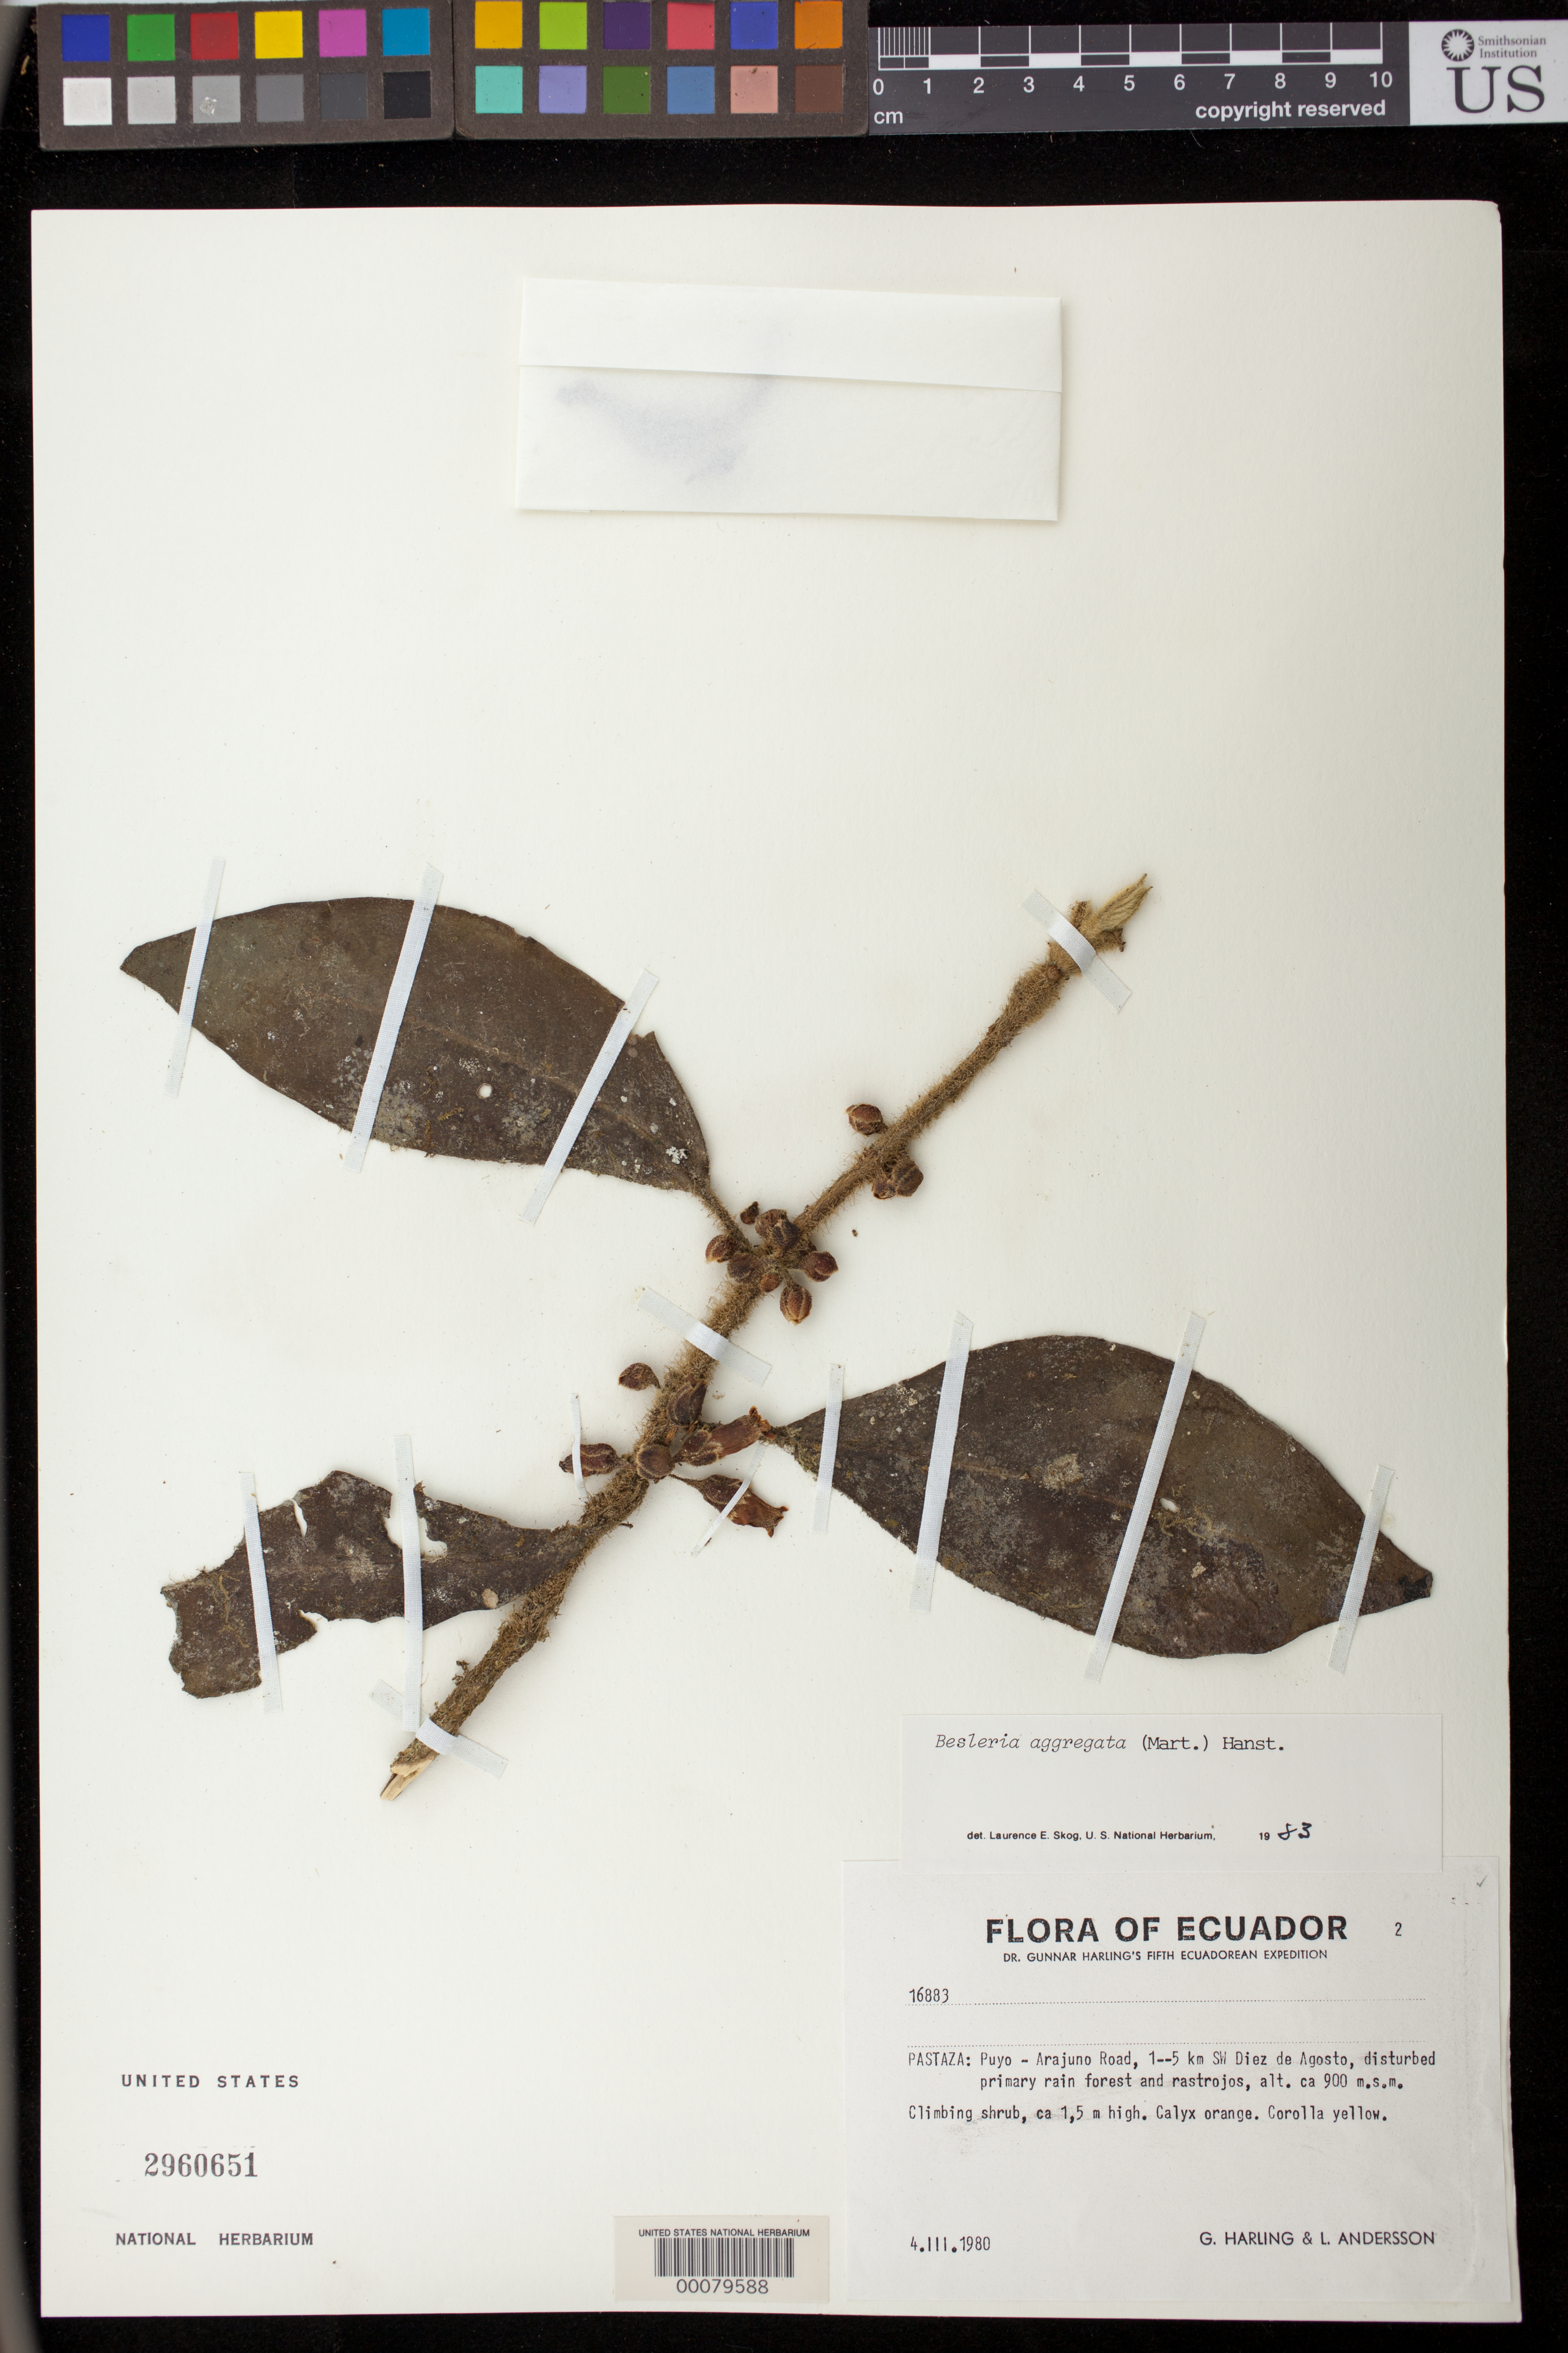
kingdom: Plantae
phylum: Tracheophyta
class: Magnoliopsida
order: Lamiales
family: Gesneriaceae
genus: Besleria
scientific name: Besleria aggregata var. aggregata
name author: (Mart.) Hanst.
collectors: G. Harling & L. Andersson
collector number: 16883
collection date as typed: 04 Mar 1980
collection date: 1980-03-04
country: Ecuador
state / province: Pastaza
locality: Puyo-Arajuno road, 1-5 km SW Diez de Agosto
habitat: Disturbed primary rain forest and rastrojos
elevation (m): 900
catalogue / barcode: US 2960651